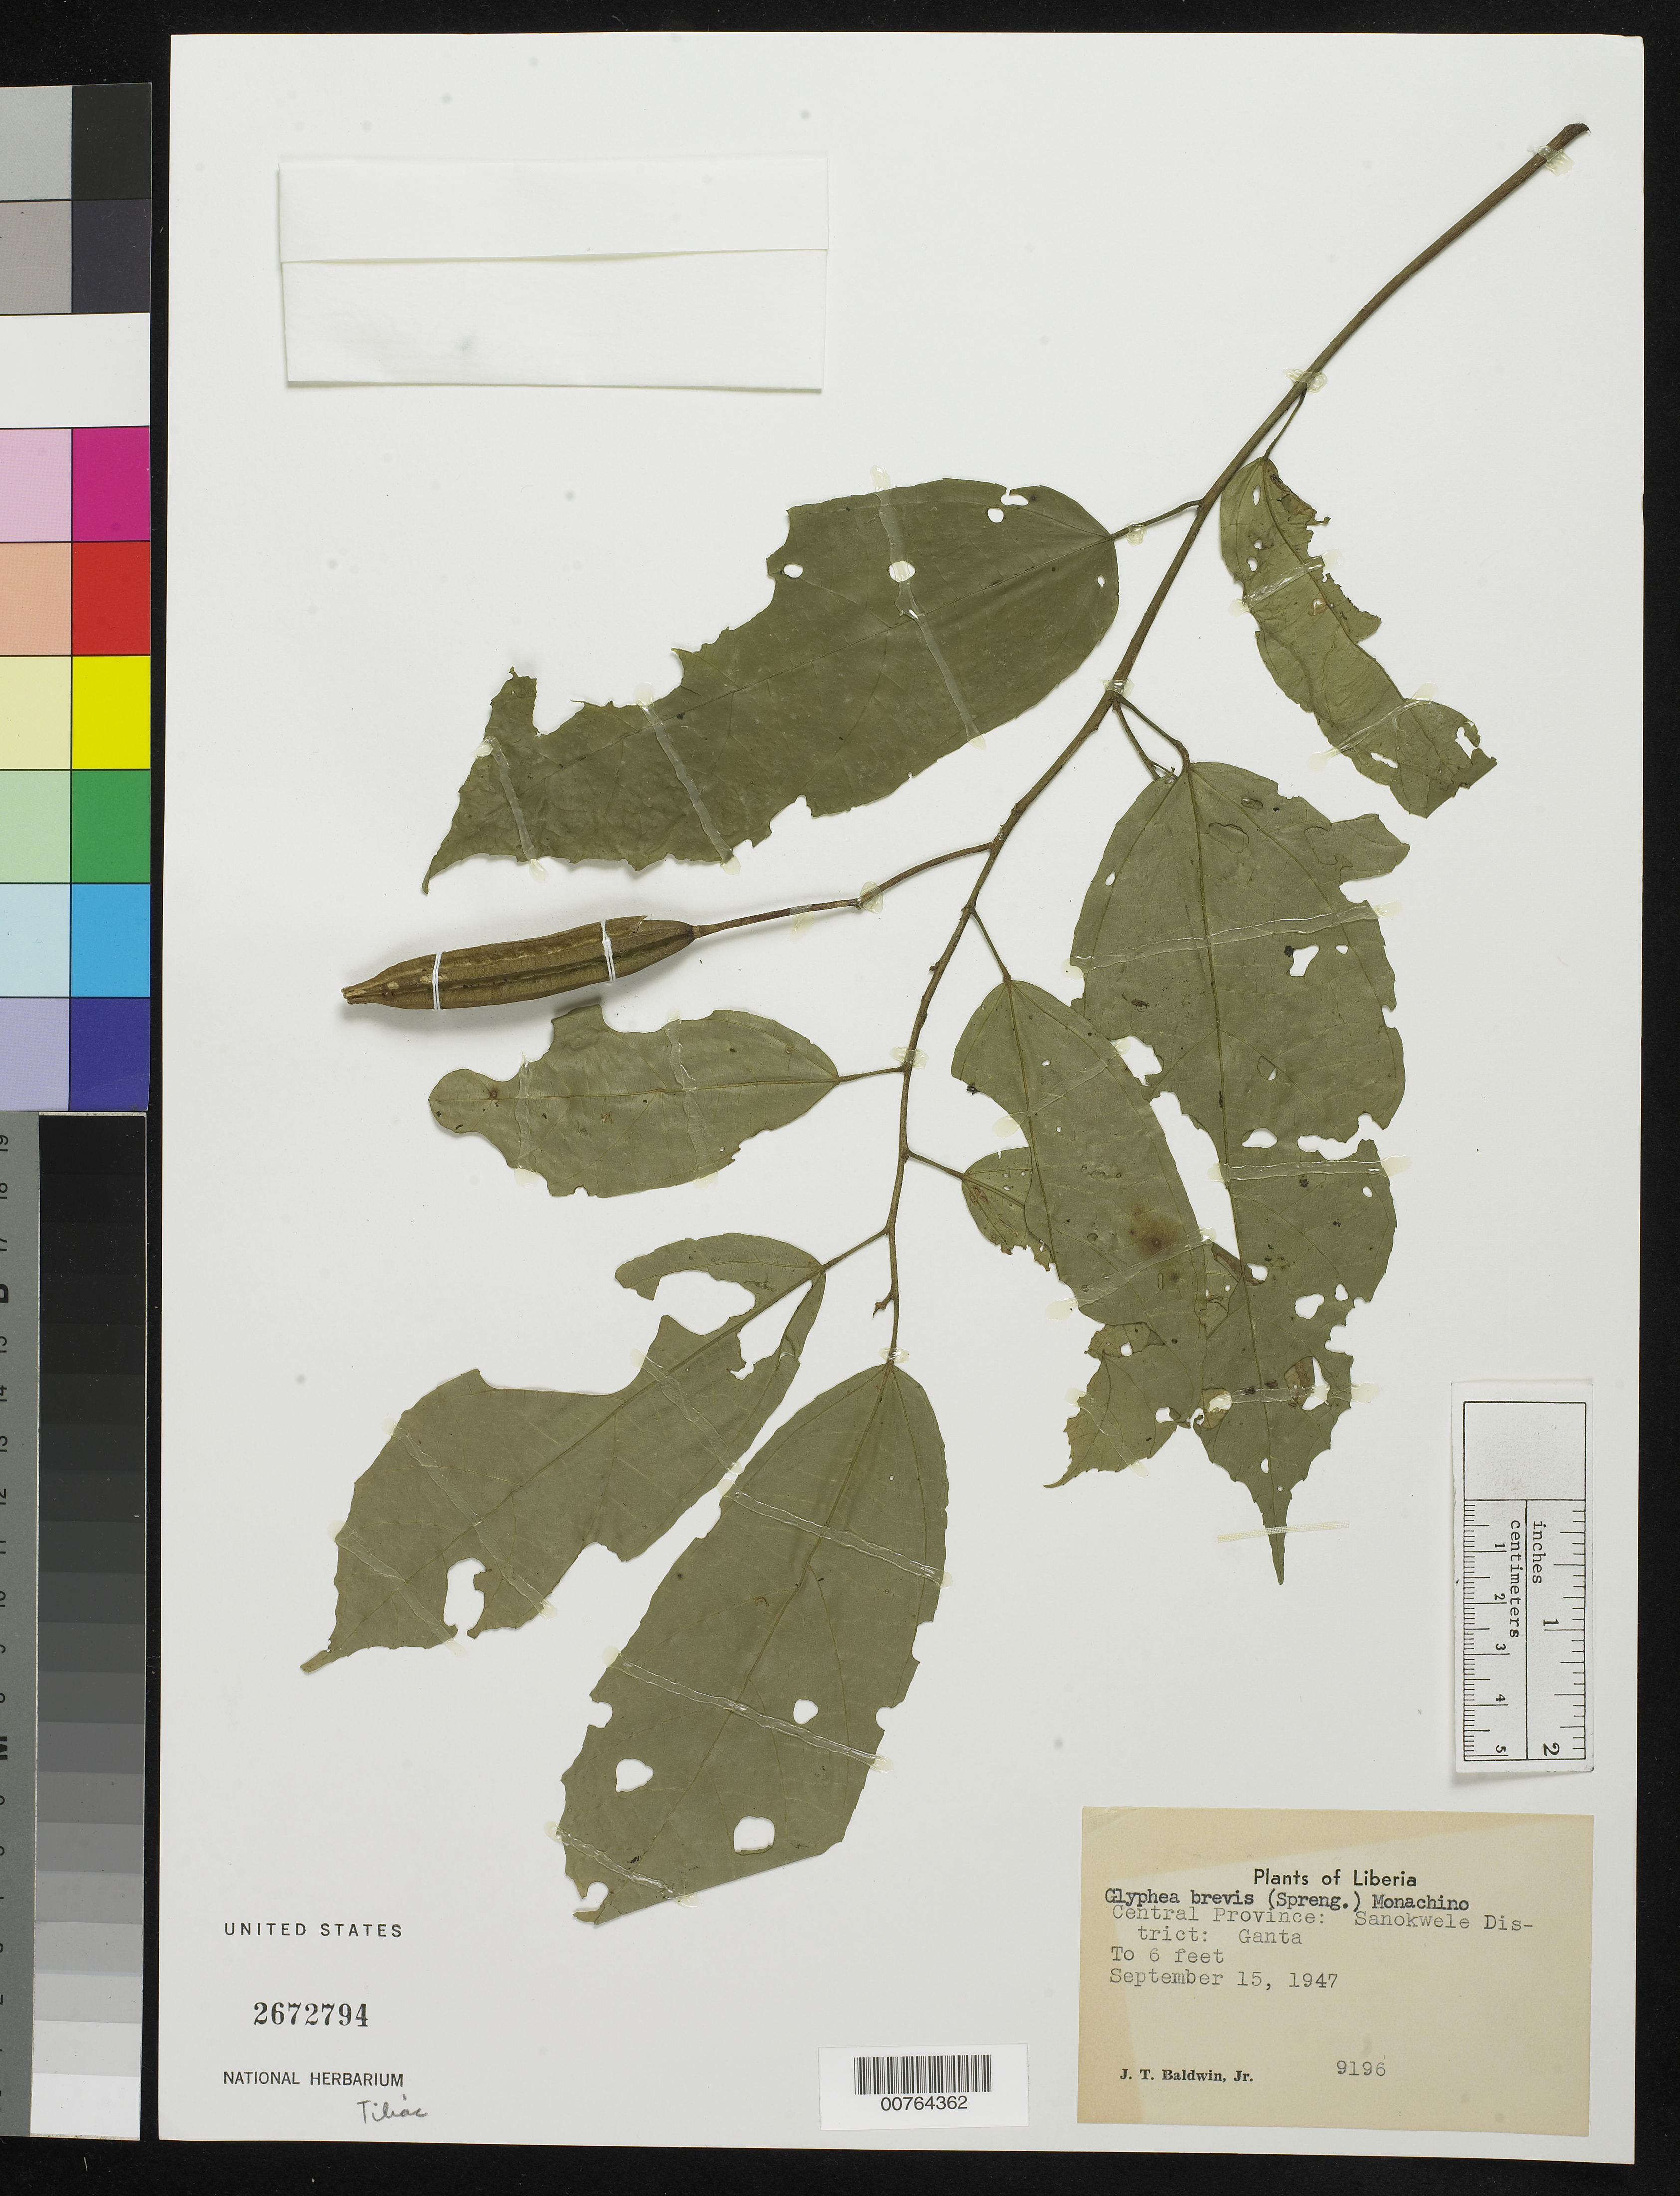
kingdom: Plantae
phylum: Tracheophyta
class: Magnoliopsida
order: Malvales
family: Malvaceae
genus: Glyphaea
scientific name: Glyphaea brevis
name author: (Spreng.) Monach.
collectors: J. T. Baldwin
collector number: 9196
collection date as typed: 15 Sep 1947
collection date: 1947-09-15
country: Liberia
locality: Central Province: Sanokwele District: Ganta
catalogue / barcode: US 2672794